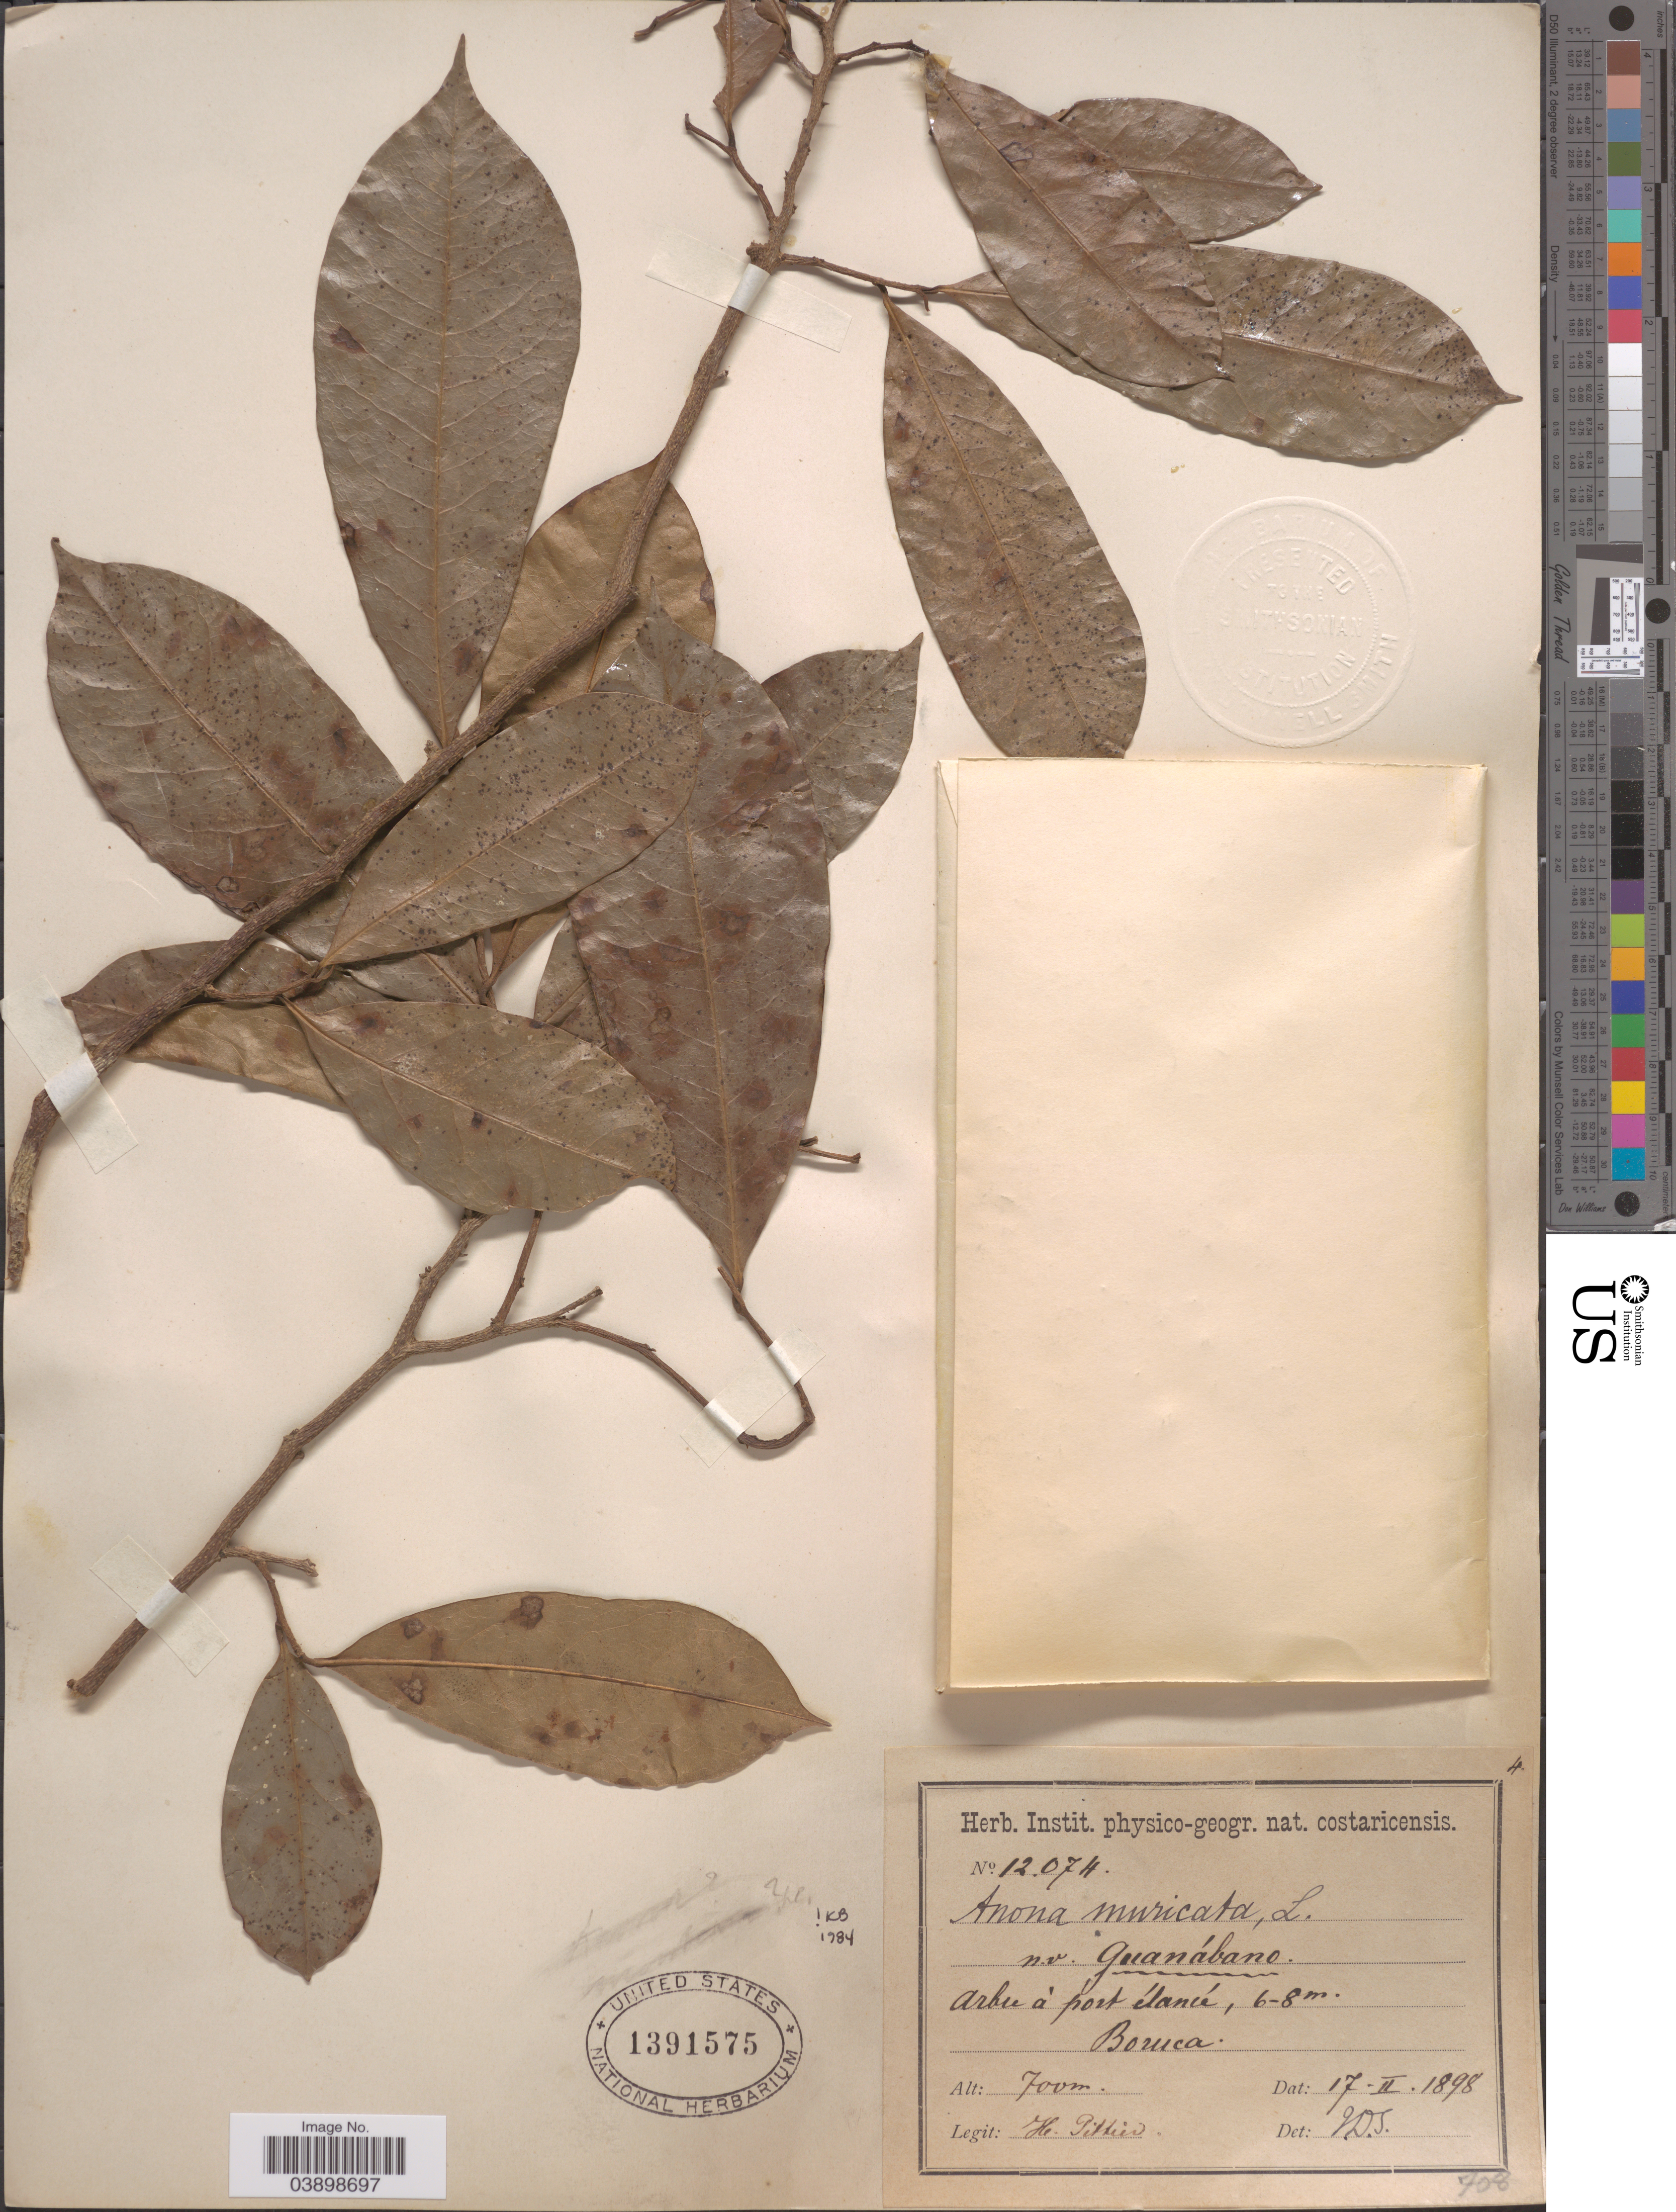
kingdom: Plantae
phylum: Tracheophyta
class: Magnoliopsida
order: Magnoliales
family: Annonaceae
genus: Annona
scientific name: Annona muricata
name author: L.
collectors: H. F. Pittier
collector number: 12074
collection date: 1898-02-17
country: Costa Rica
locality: Boruca.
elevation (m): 700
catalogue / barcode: US 1391575